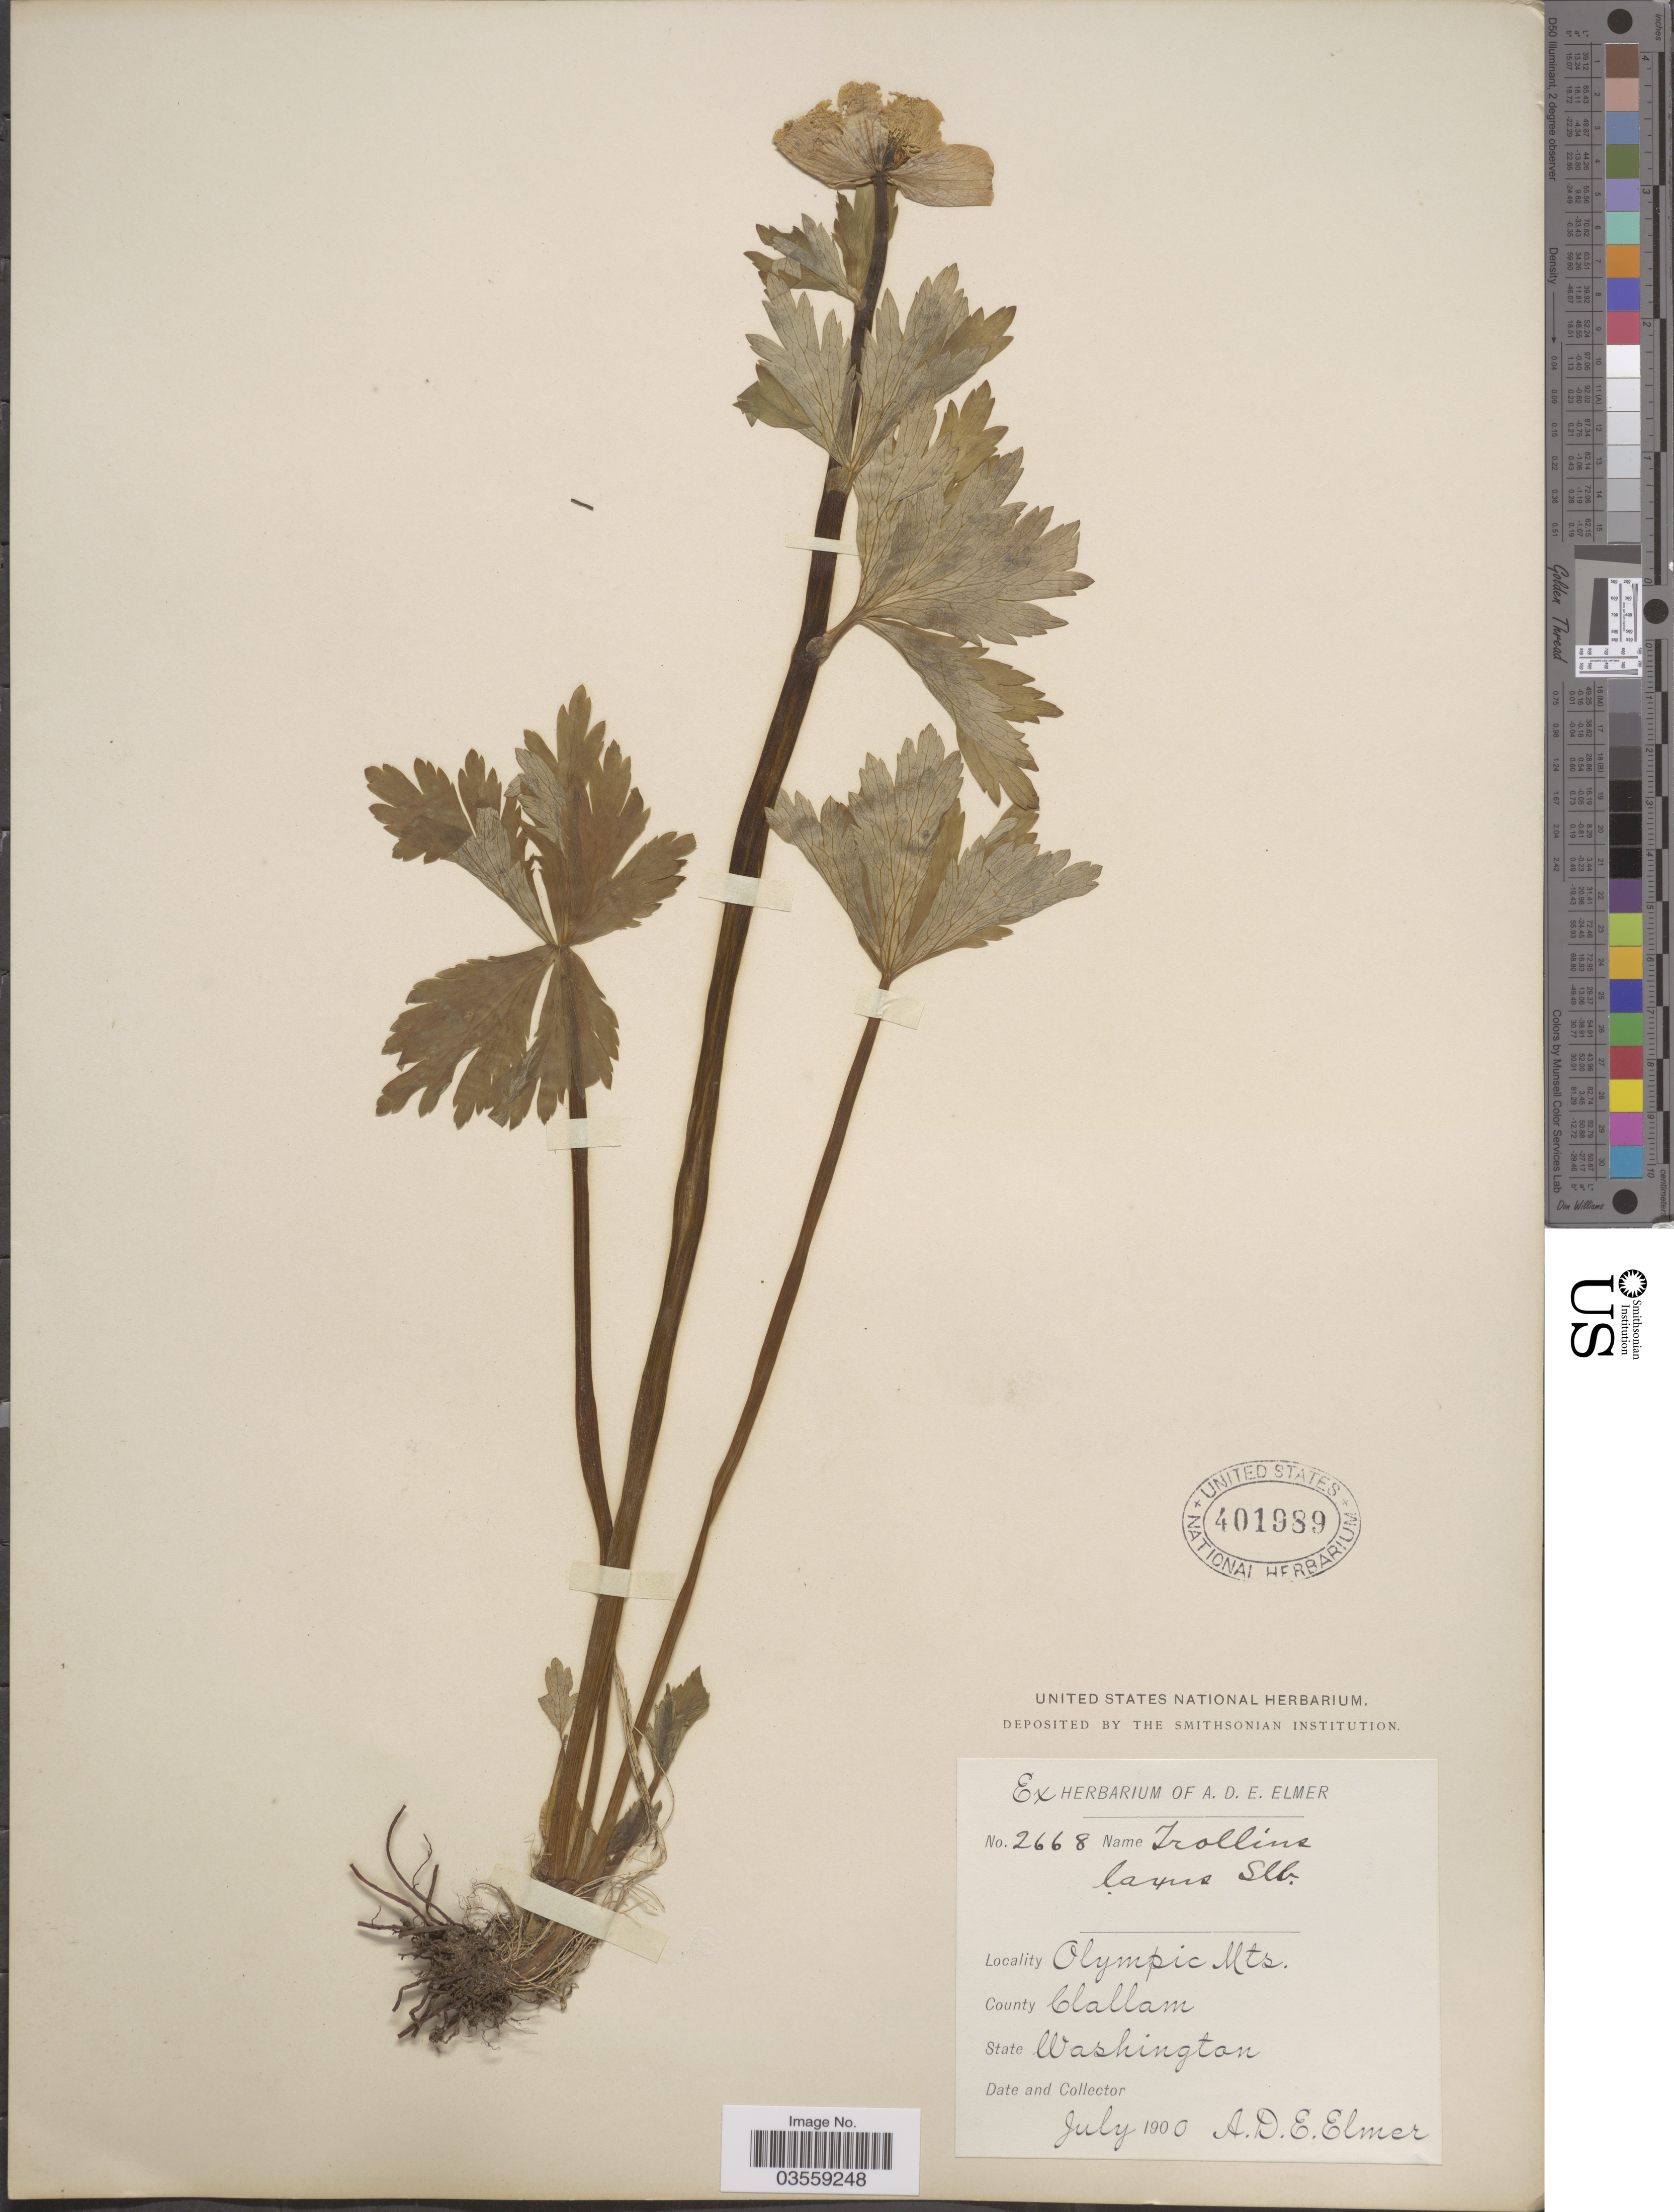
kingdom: Plantae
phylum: Tracheophyta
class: Magnoliopsida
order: Ranunculales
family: Ranunculaceae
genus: Trollius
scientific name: Trollius laxus var. albiflorus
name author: A. Gray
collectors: A. D. E. Elmer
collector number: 2668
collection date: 1900-07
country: United States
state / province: Washington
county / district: Clallam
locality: Olympic Mts. County Clallam.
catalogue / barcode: US 401989